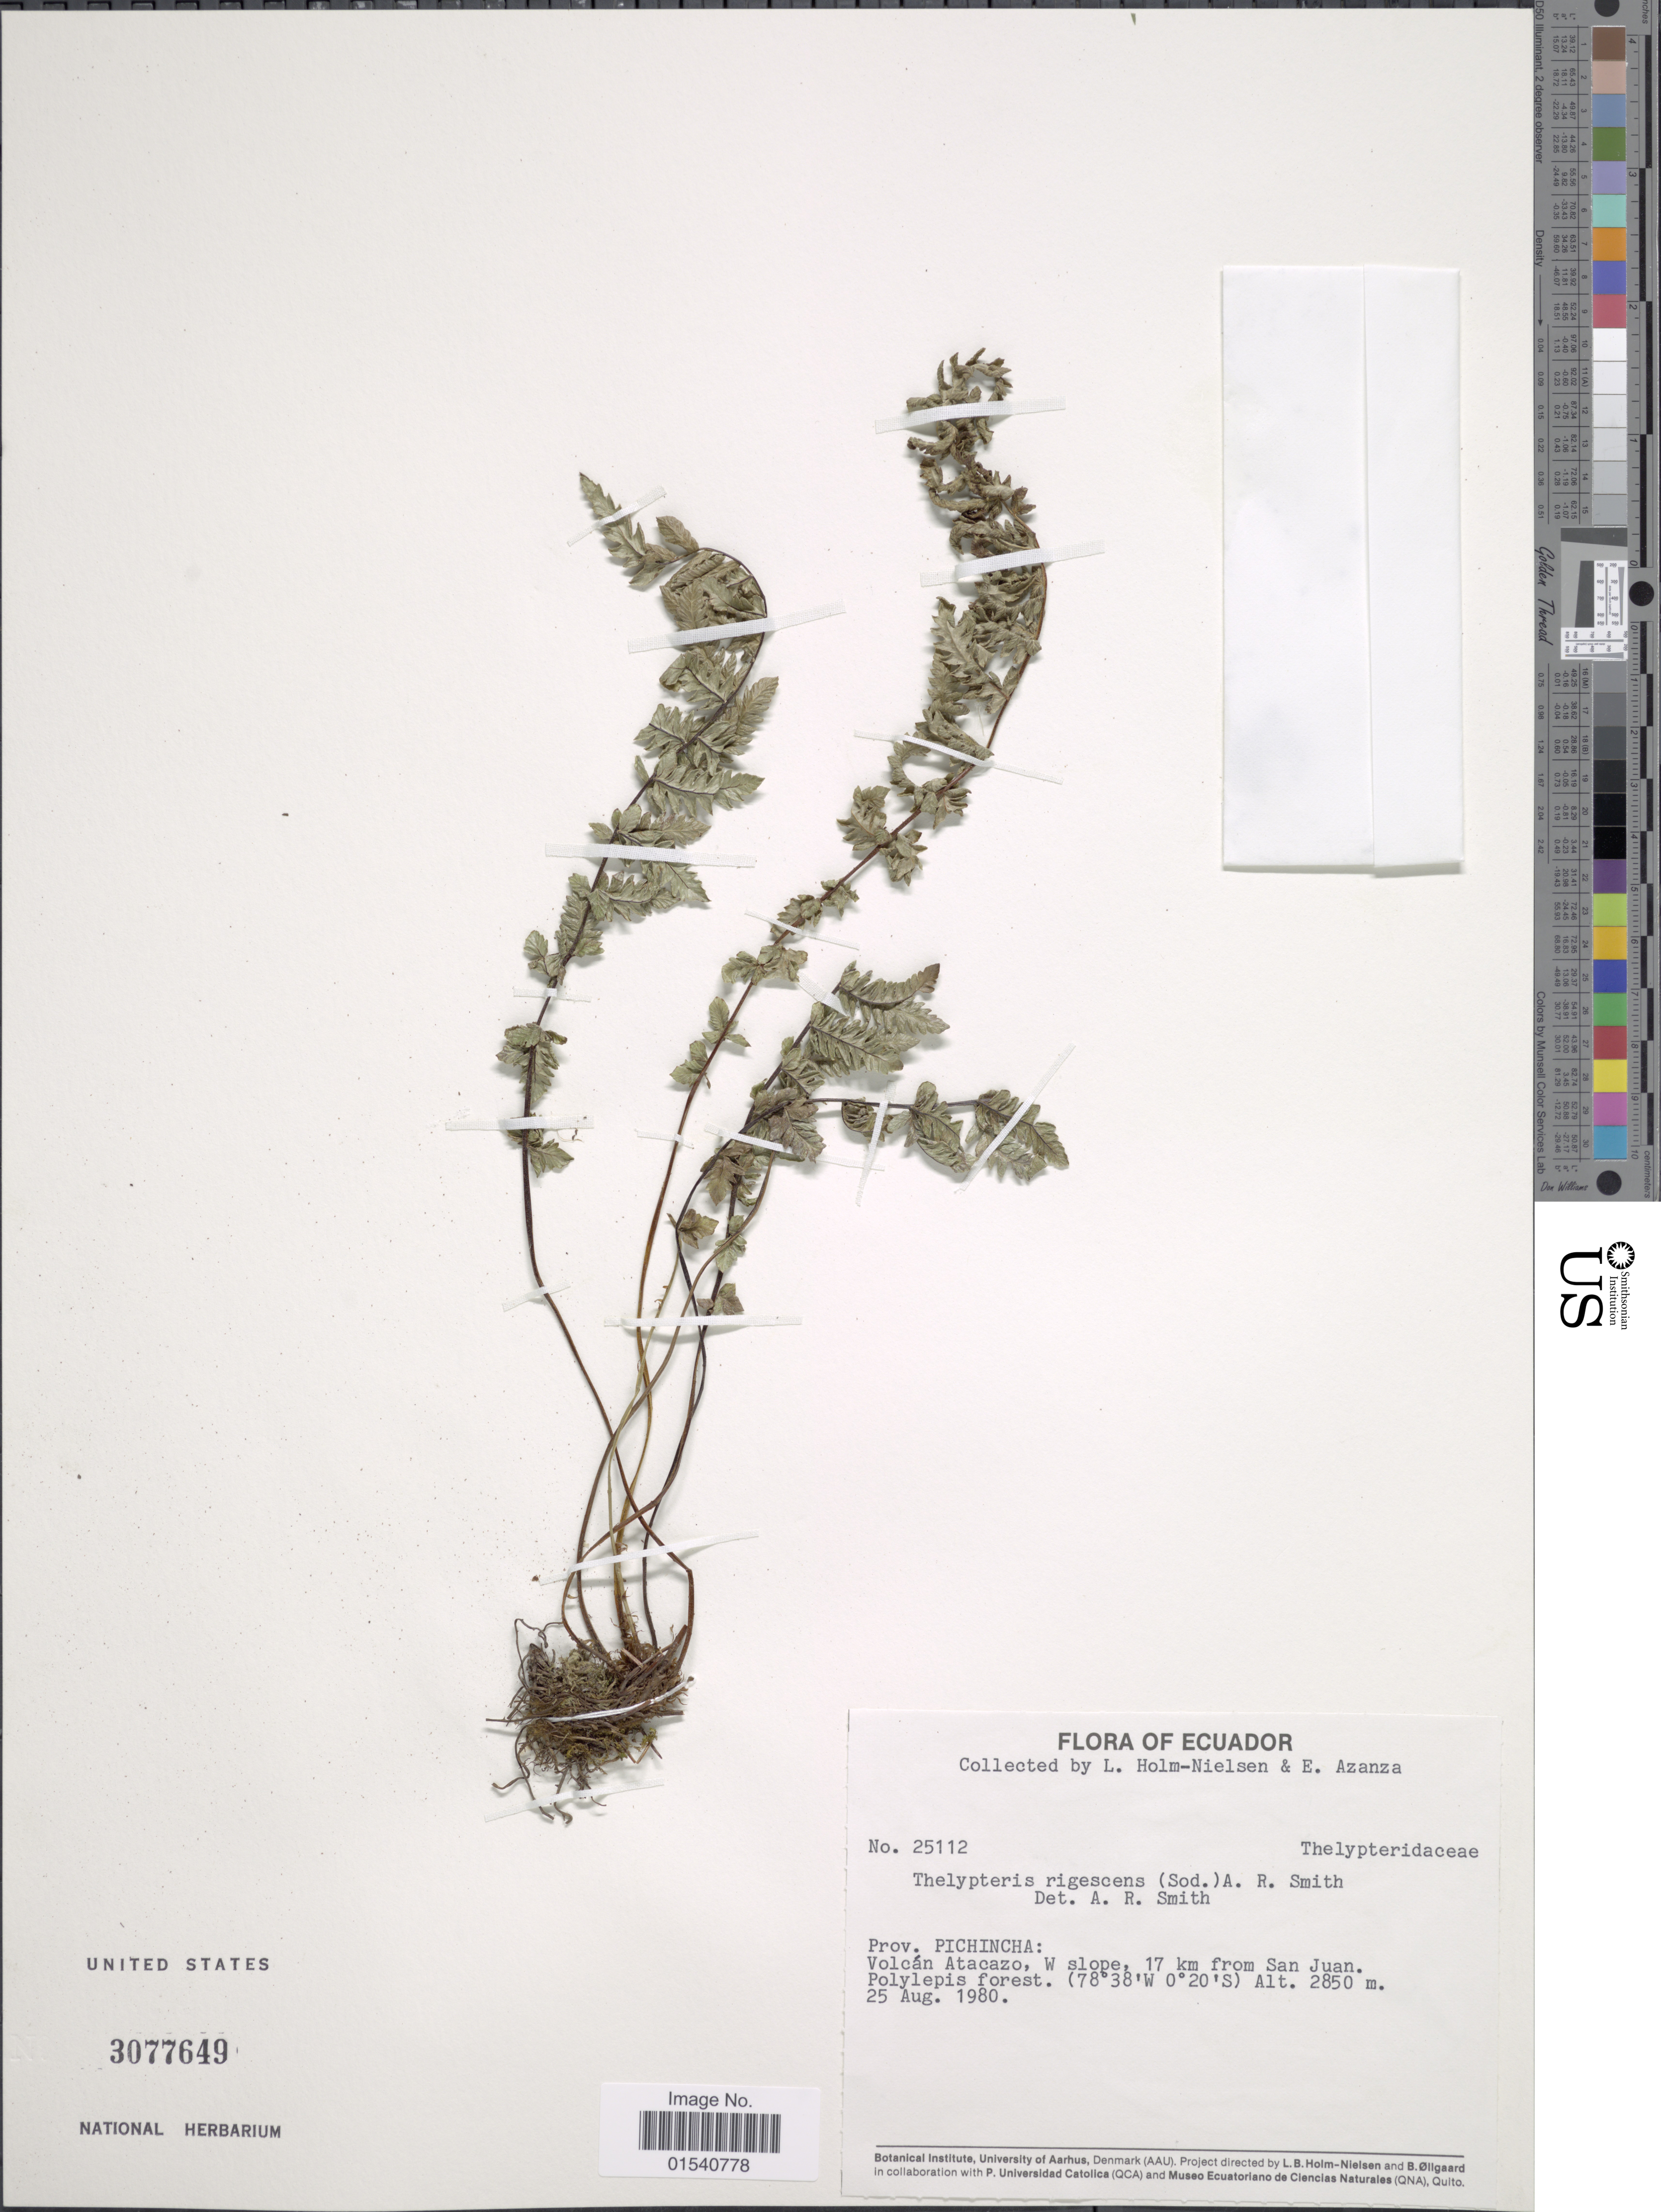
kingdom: Plantae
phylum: Tracheophyta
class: Polypodiopsida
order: Polypodiales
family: Thelypteridaceae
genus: Amauropelta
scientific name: Amauropelta rigescens (Sodiro) comb. nov., ined 2015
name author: (Sodiro)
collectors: L. B. Holm-Nielsen & E. Azanza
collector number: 25112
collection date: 1980-08-25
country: Ecuador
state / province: Pichincha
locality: Volcán Atacazo, W slope, 17 km from San Juan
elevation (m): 2850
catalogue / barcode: US 3077649